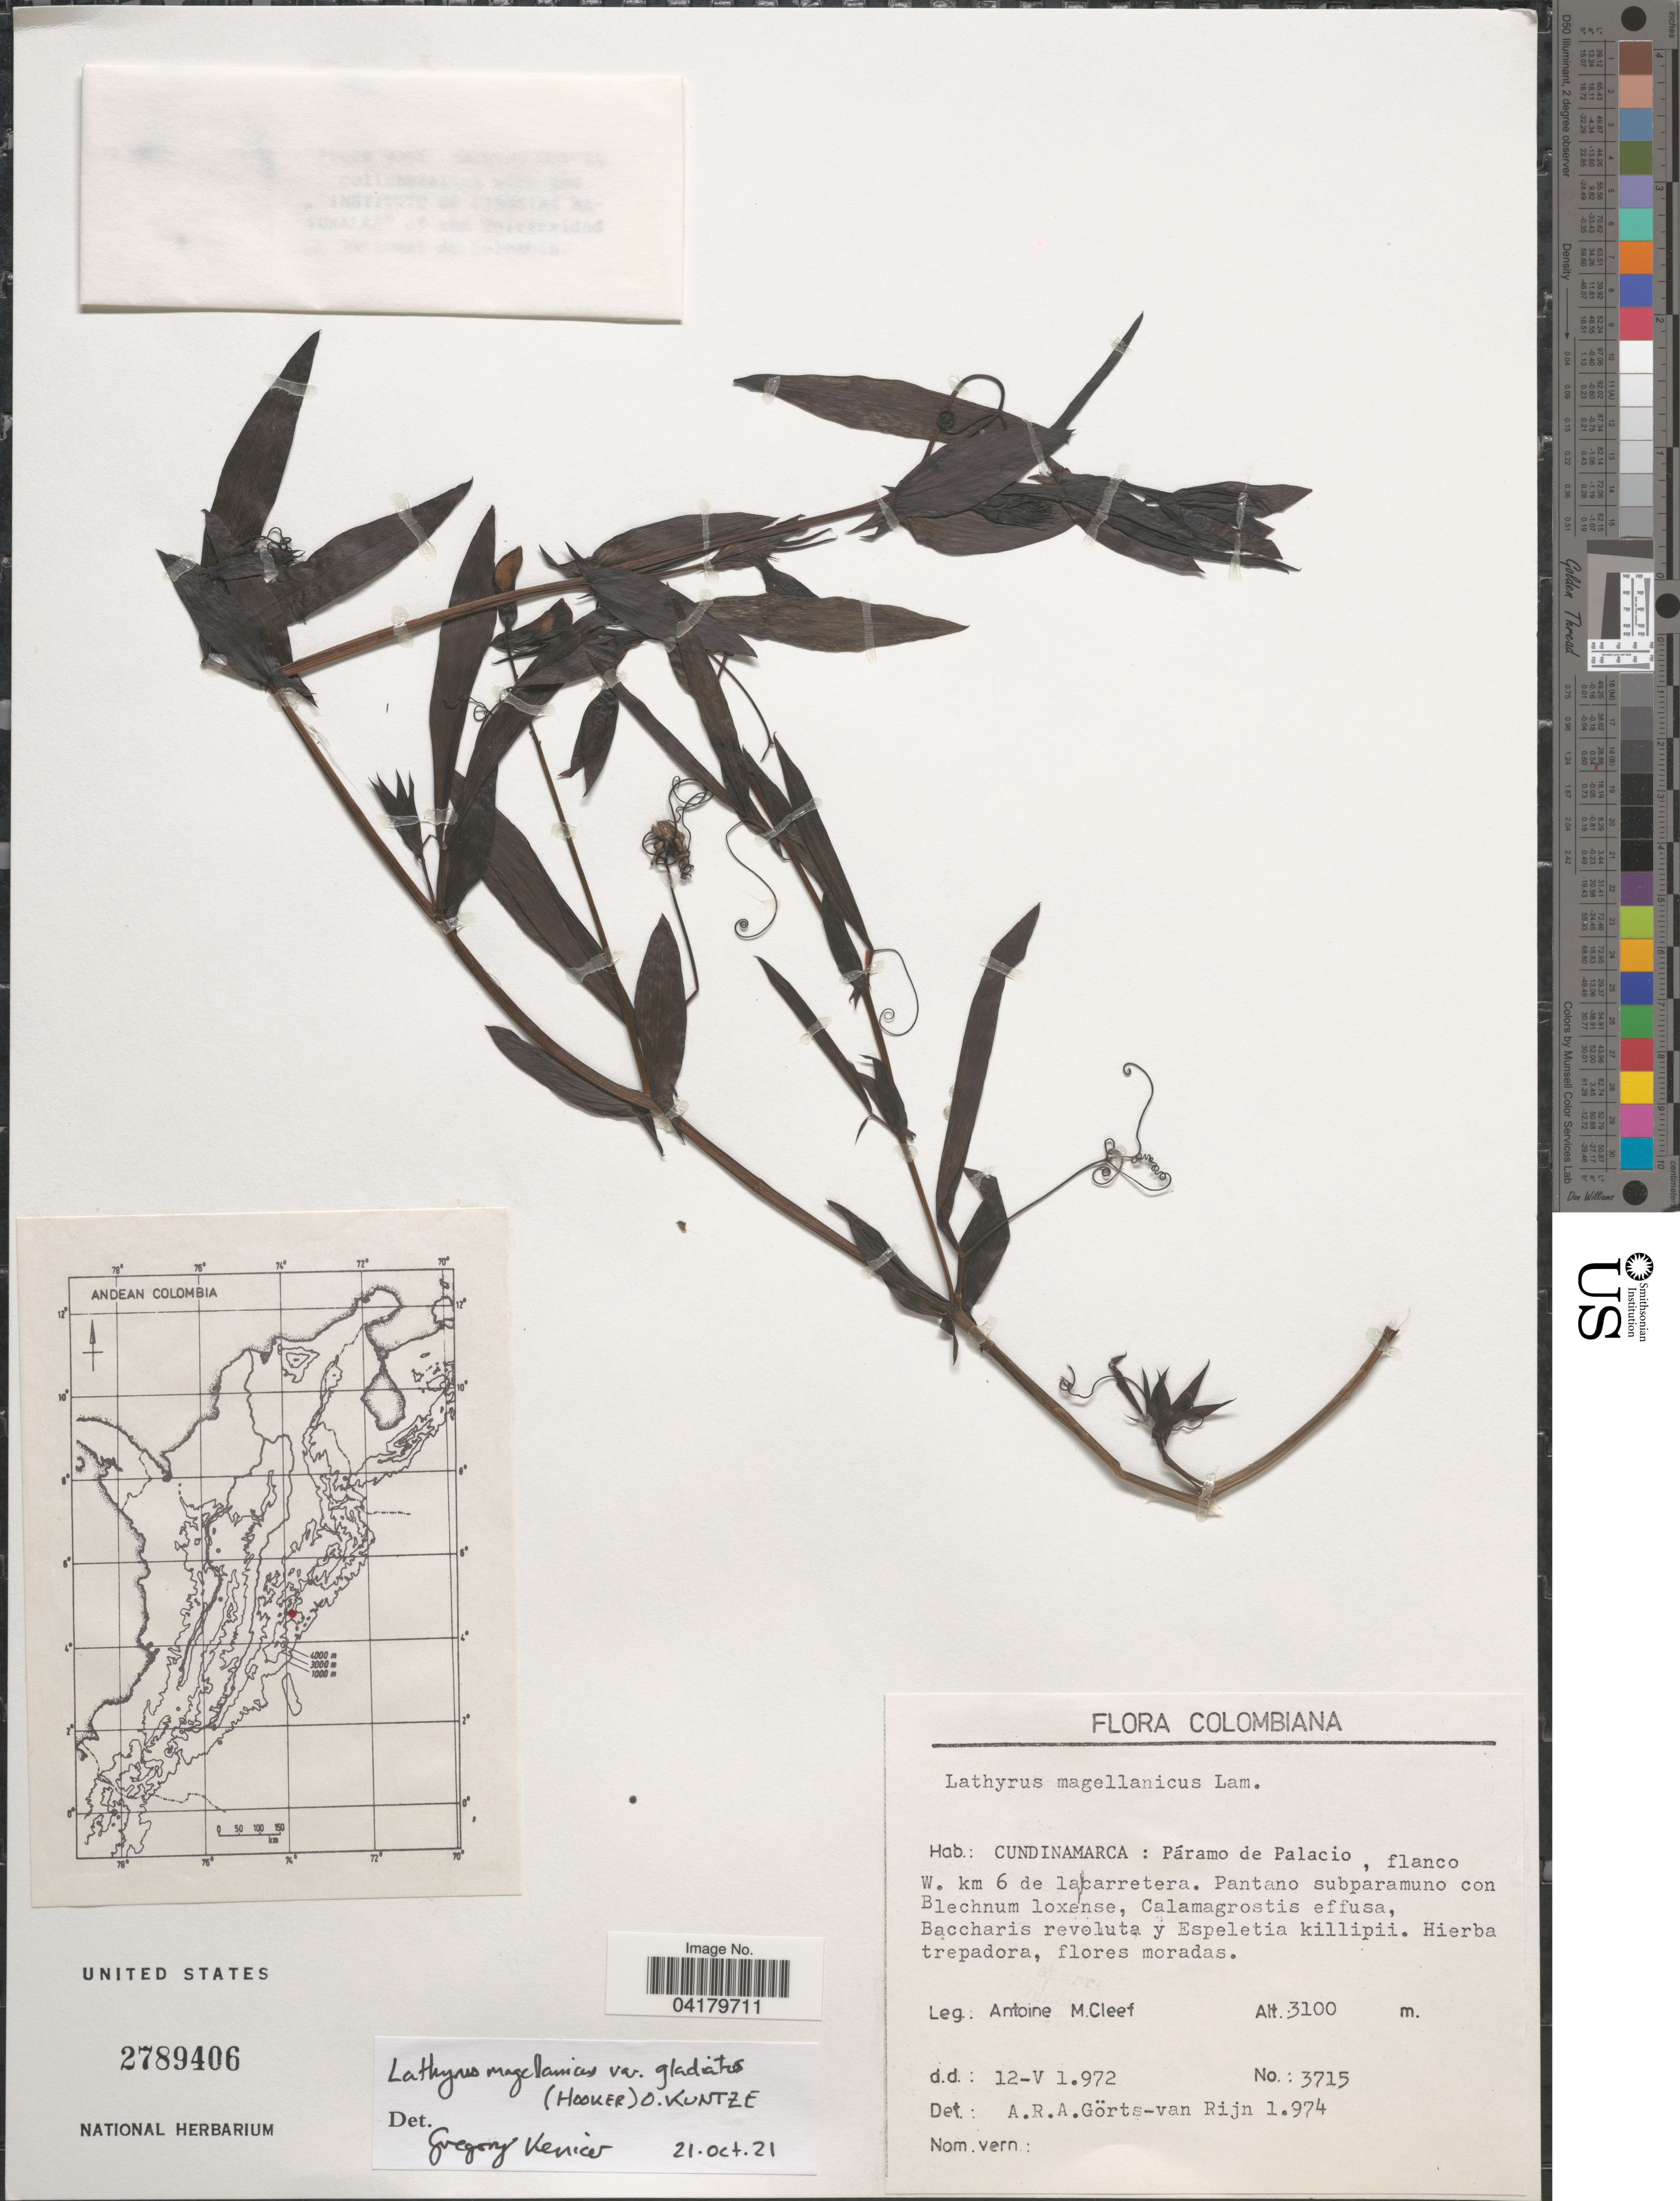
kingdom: Plantae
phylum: Tracheophyta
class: Magnoliopsida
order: Fabales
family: Fabaceae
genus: Lathyrus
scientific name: Lathyrus magellanicus var. gladiatus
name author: (Hook.) Kuntze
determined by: Kenicer, Gregory J.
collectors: A. M. Cleef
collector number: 3715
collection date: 1972-05-12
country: Colombia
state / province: Cundinamarca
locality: Páramo de Palacio, flanco W. km 6 de la carretera.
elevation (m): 3100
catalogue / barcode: US 2789406